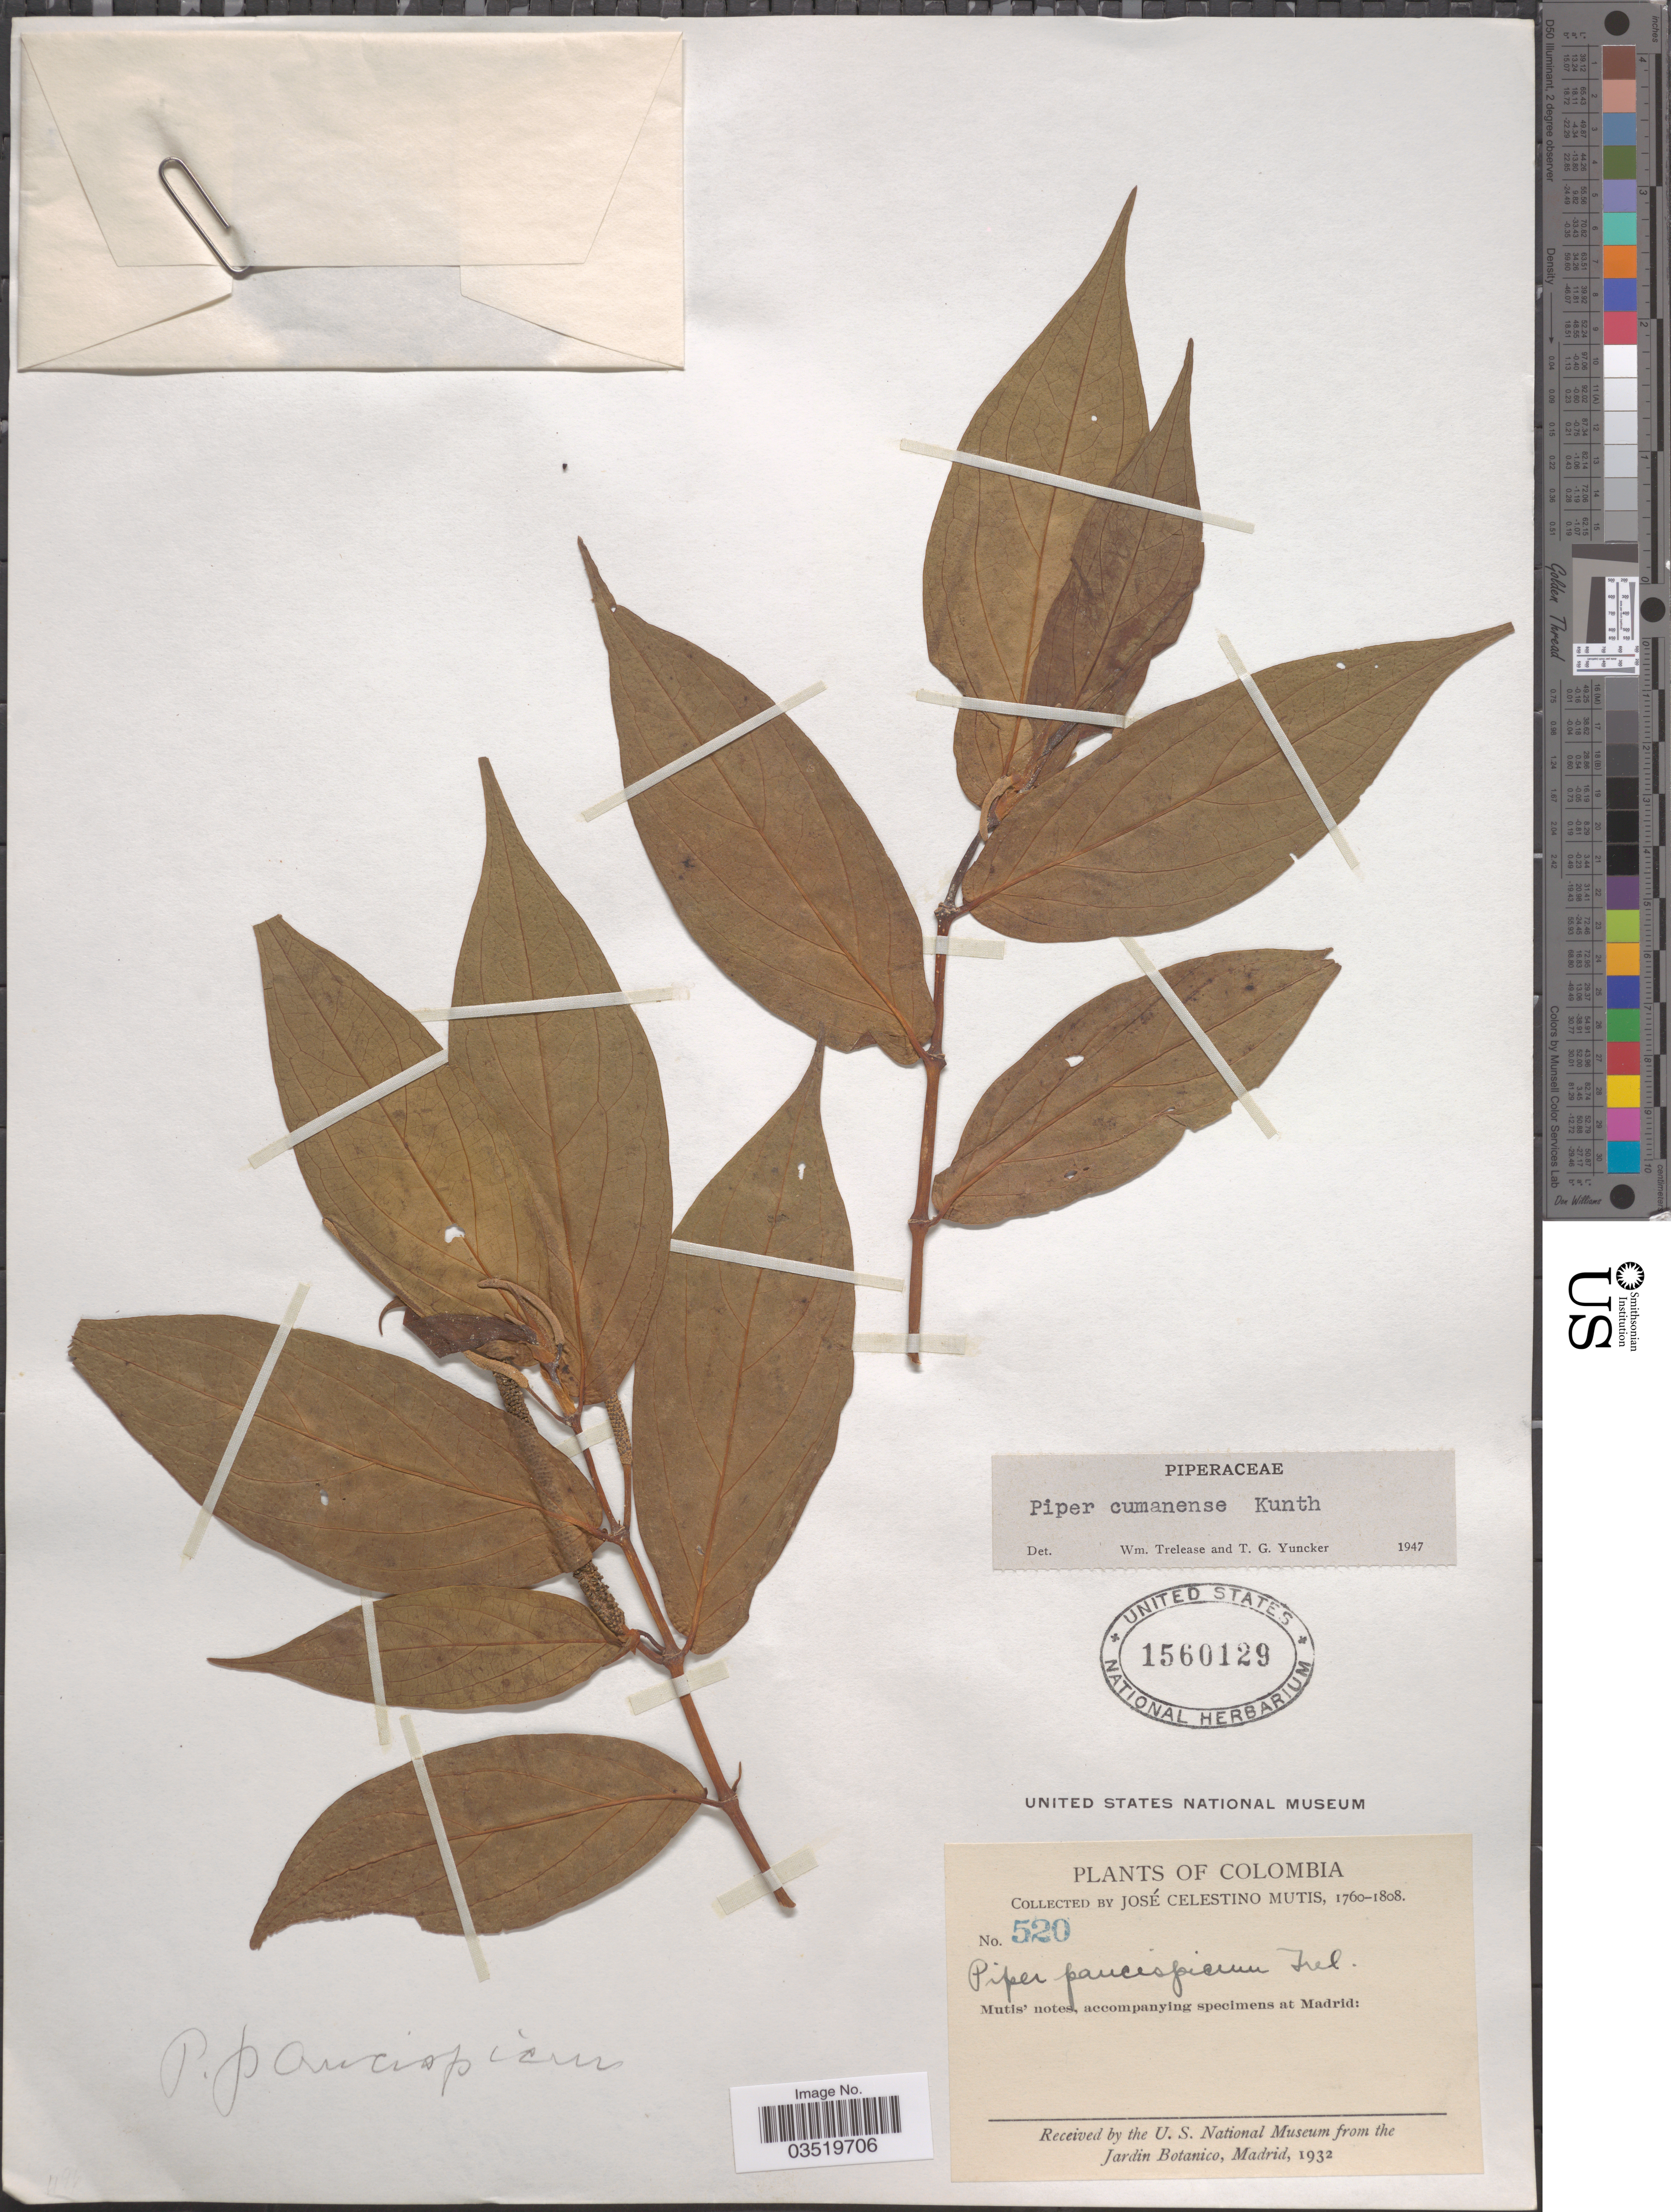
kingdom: Plantae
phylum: Tracheophyta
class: Magnoliopsida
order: Piperales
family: Piperaceae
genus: Piper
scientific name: Piper cumanense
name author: Kunth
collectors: J. C. B. Mutis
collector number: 520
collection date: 1760/1808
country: Colombia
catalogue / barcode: US 1560129